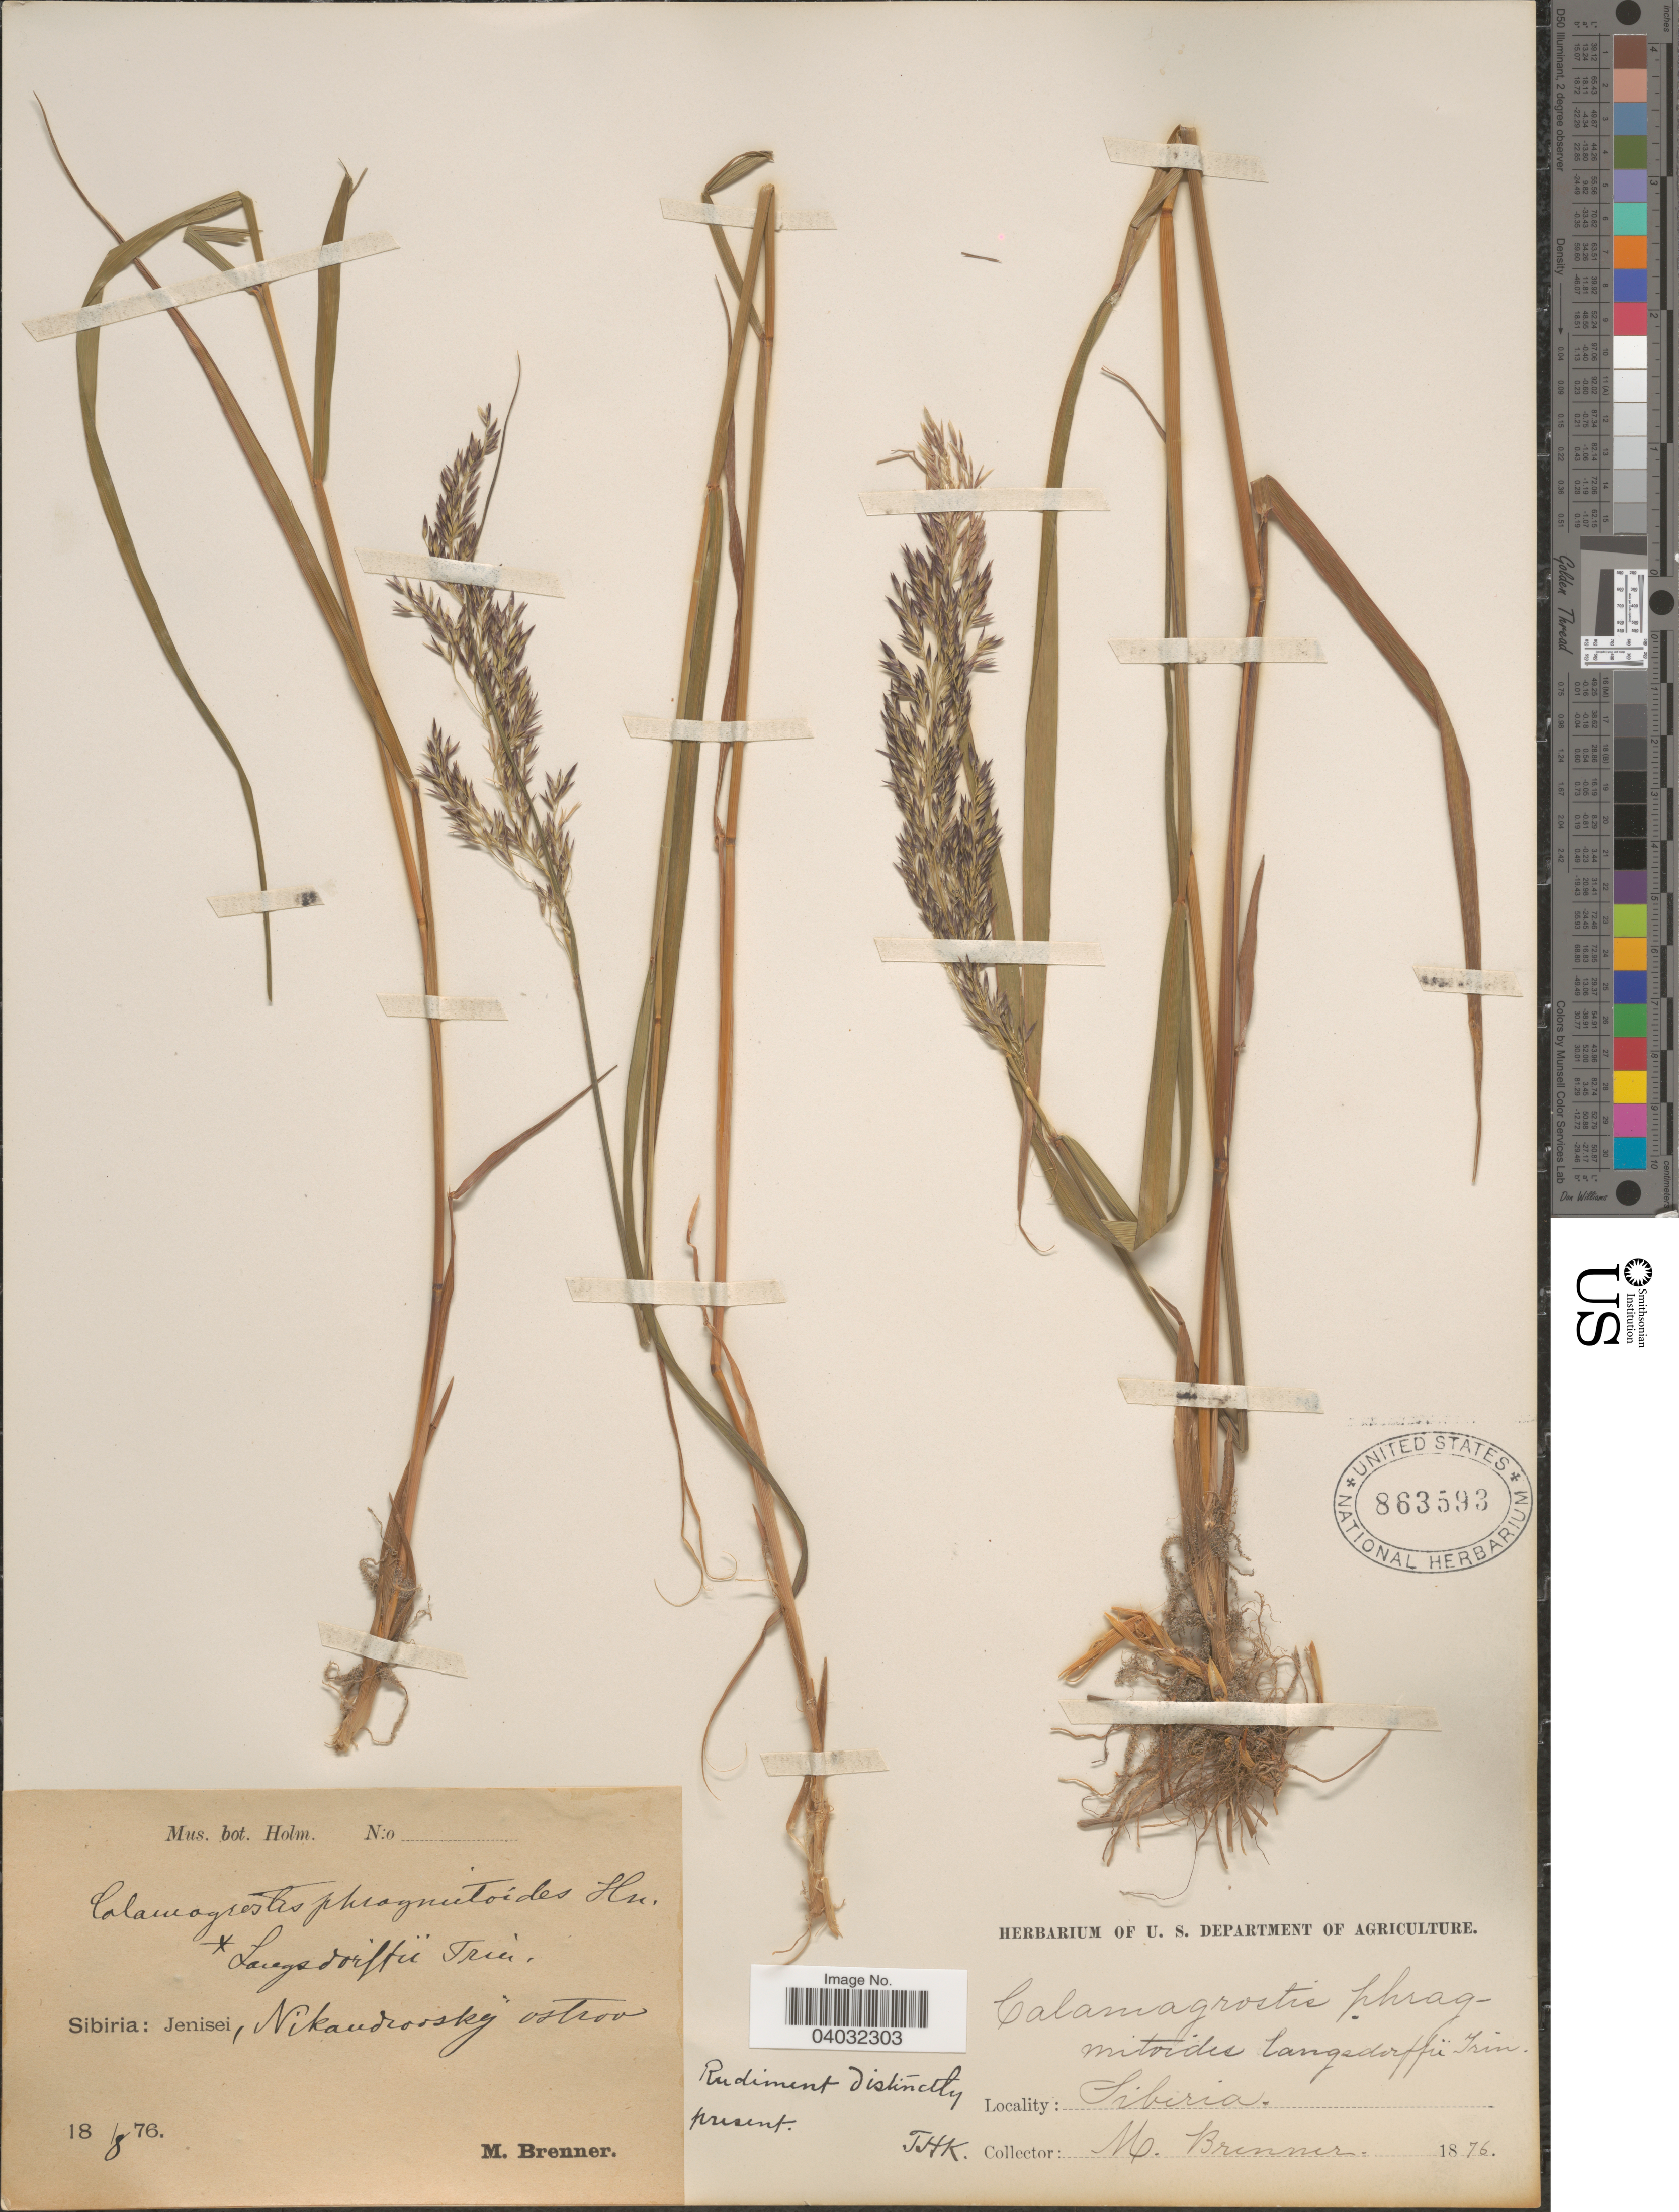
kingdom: Plantae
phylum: Tracheophyta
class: Liliopsida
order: Poales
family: Poaceae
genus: Calamagrostis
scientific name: Calamagrostis phragmitoides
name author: Hartm.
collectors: M. Brenner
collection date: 1876-08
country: Russian Federation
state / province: Krasnoyarsk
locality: Sibiria: Jenisei, Nikandrovskij ostrov.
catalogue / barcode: US 863593